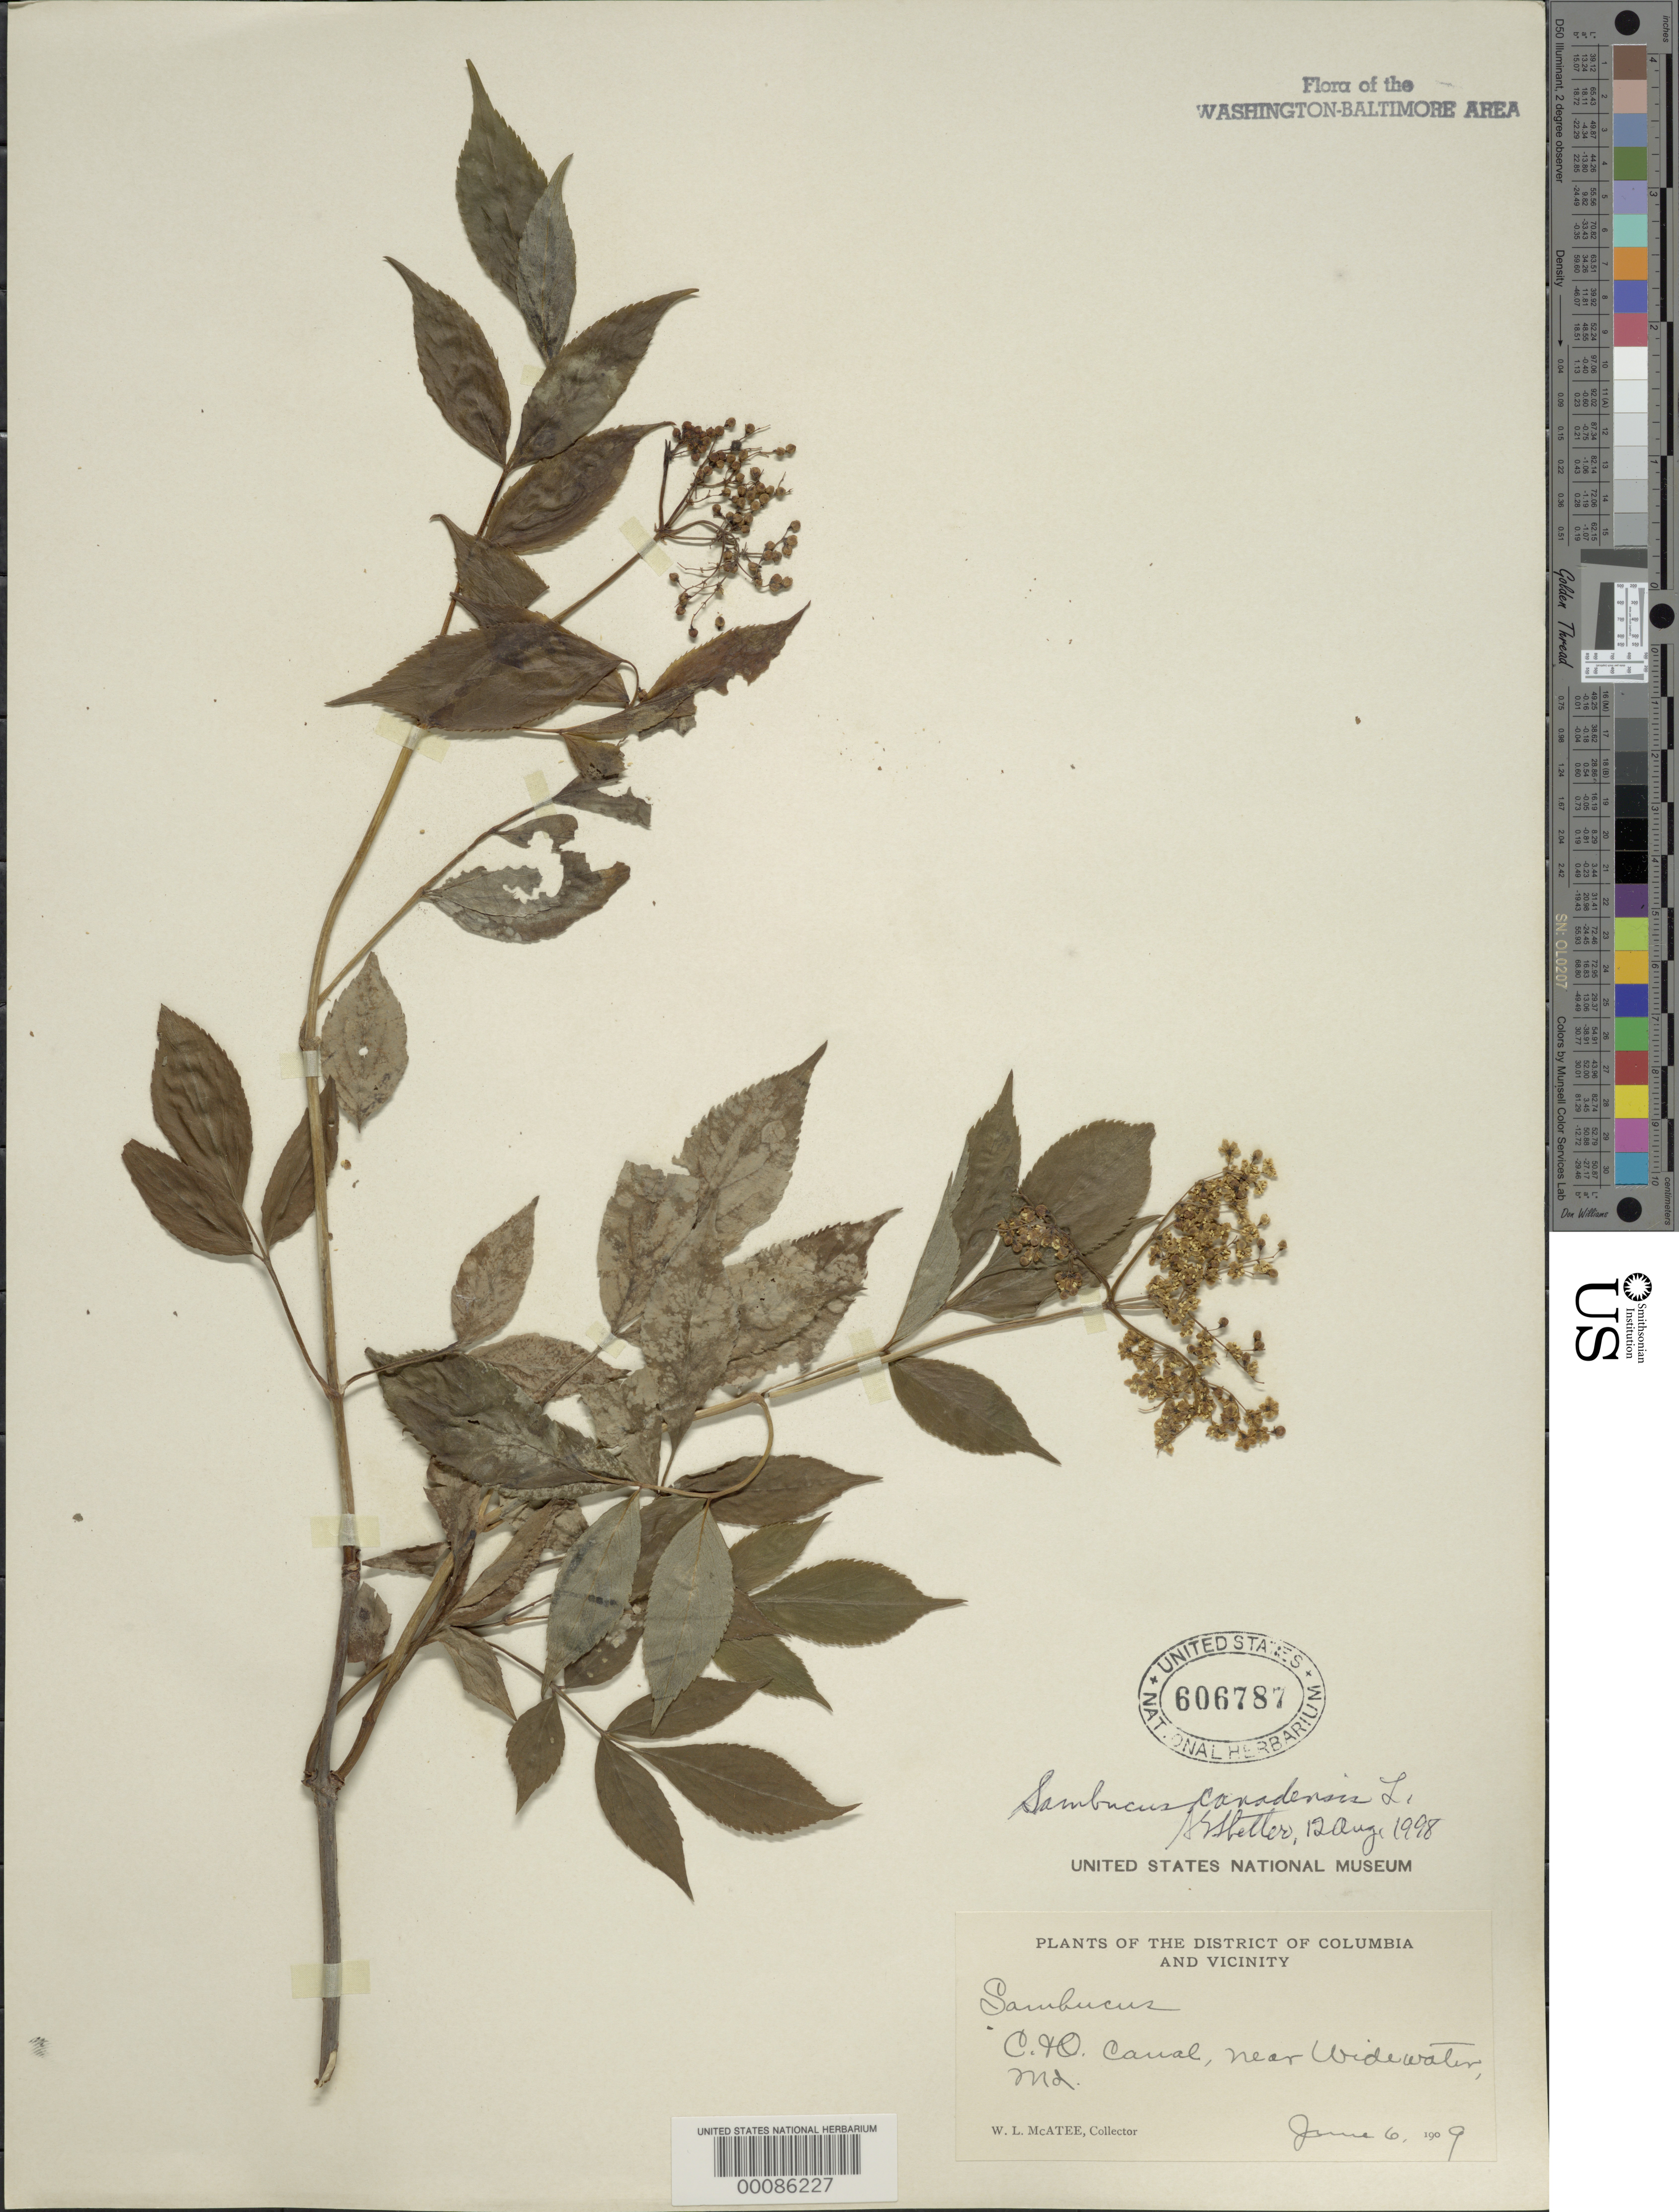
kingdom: Plantae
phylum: Tracheophyta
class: Magnoliopsida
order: Dipsacales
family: Viburnaceae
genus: Sambucus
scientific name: Sambucus canadensis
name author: L.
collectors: W. McAtee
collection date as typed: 06 Jun 1909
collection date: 1909-06-06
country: United States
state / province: Maryland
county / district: Montgomery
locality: C & O Canal, near Widewater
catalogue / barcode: US 606787